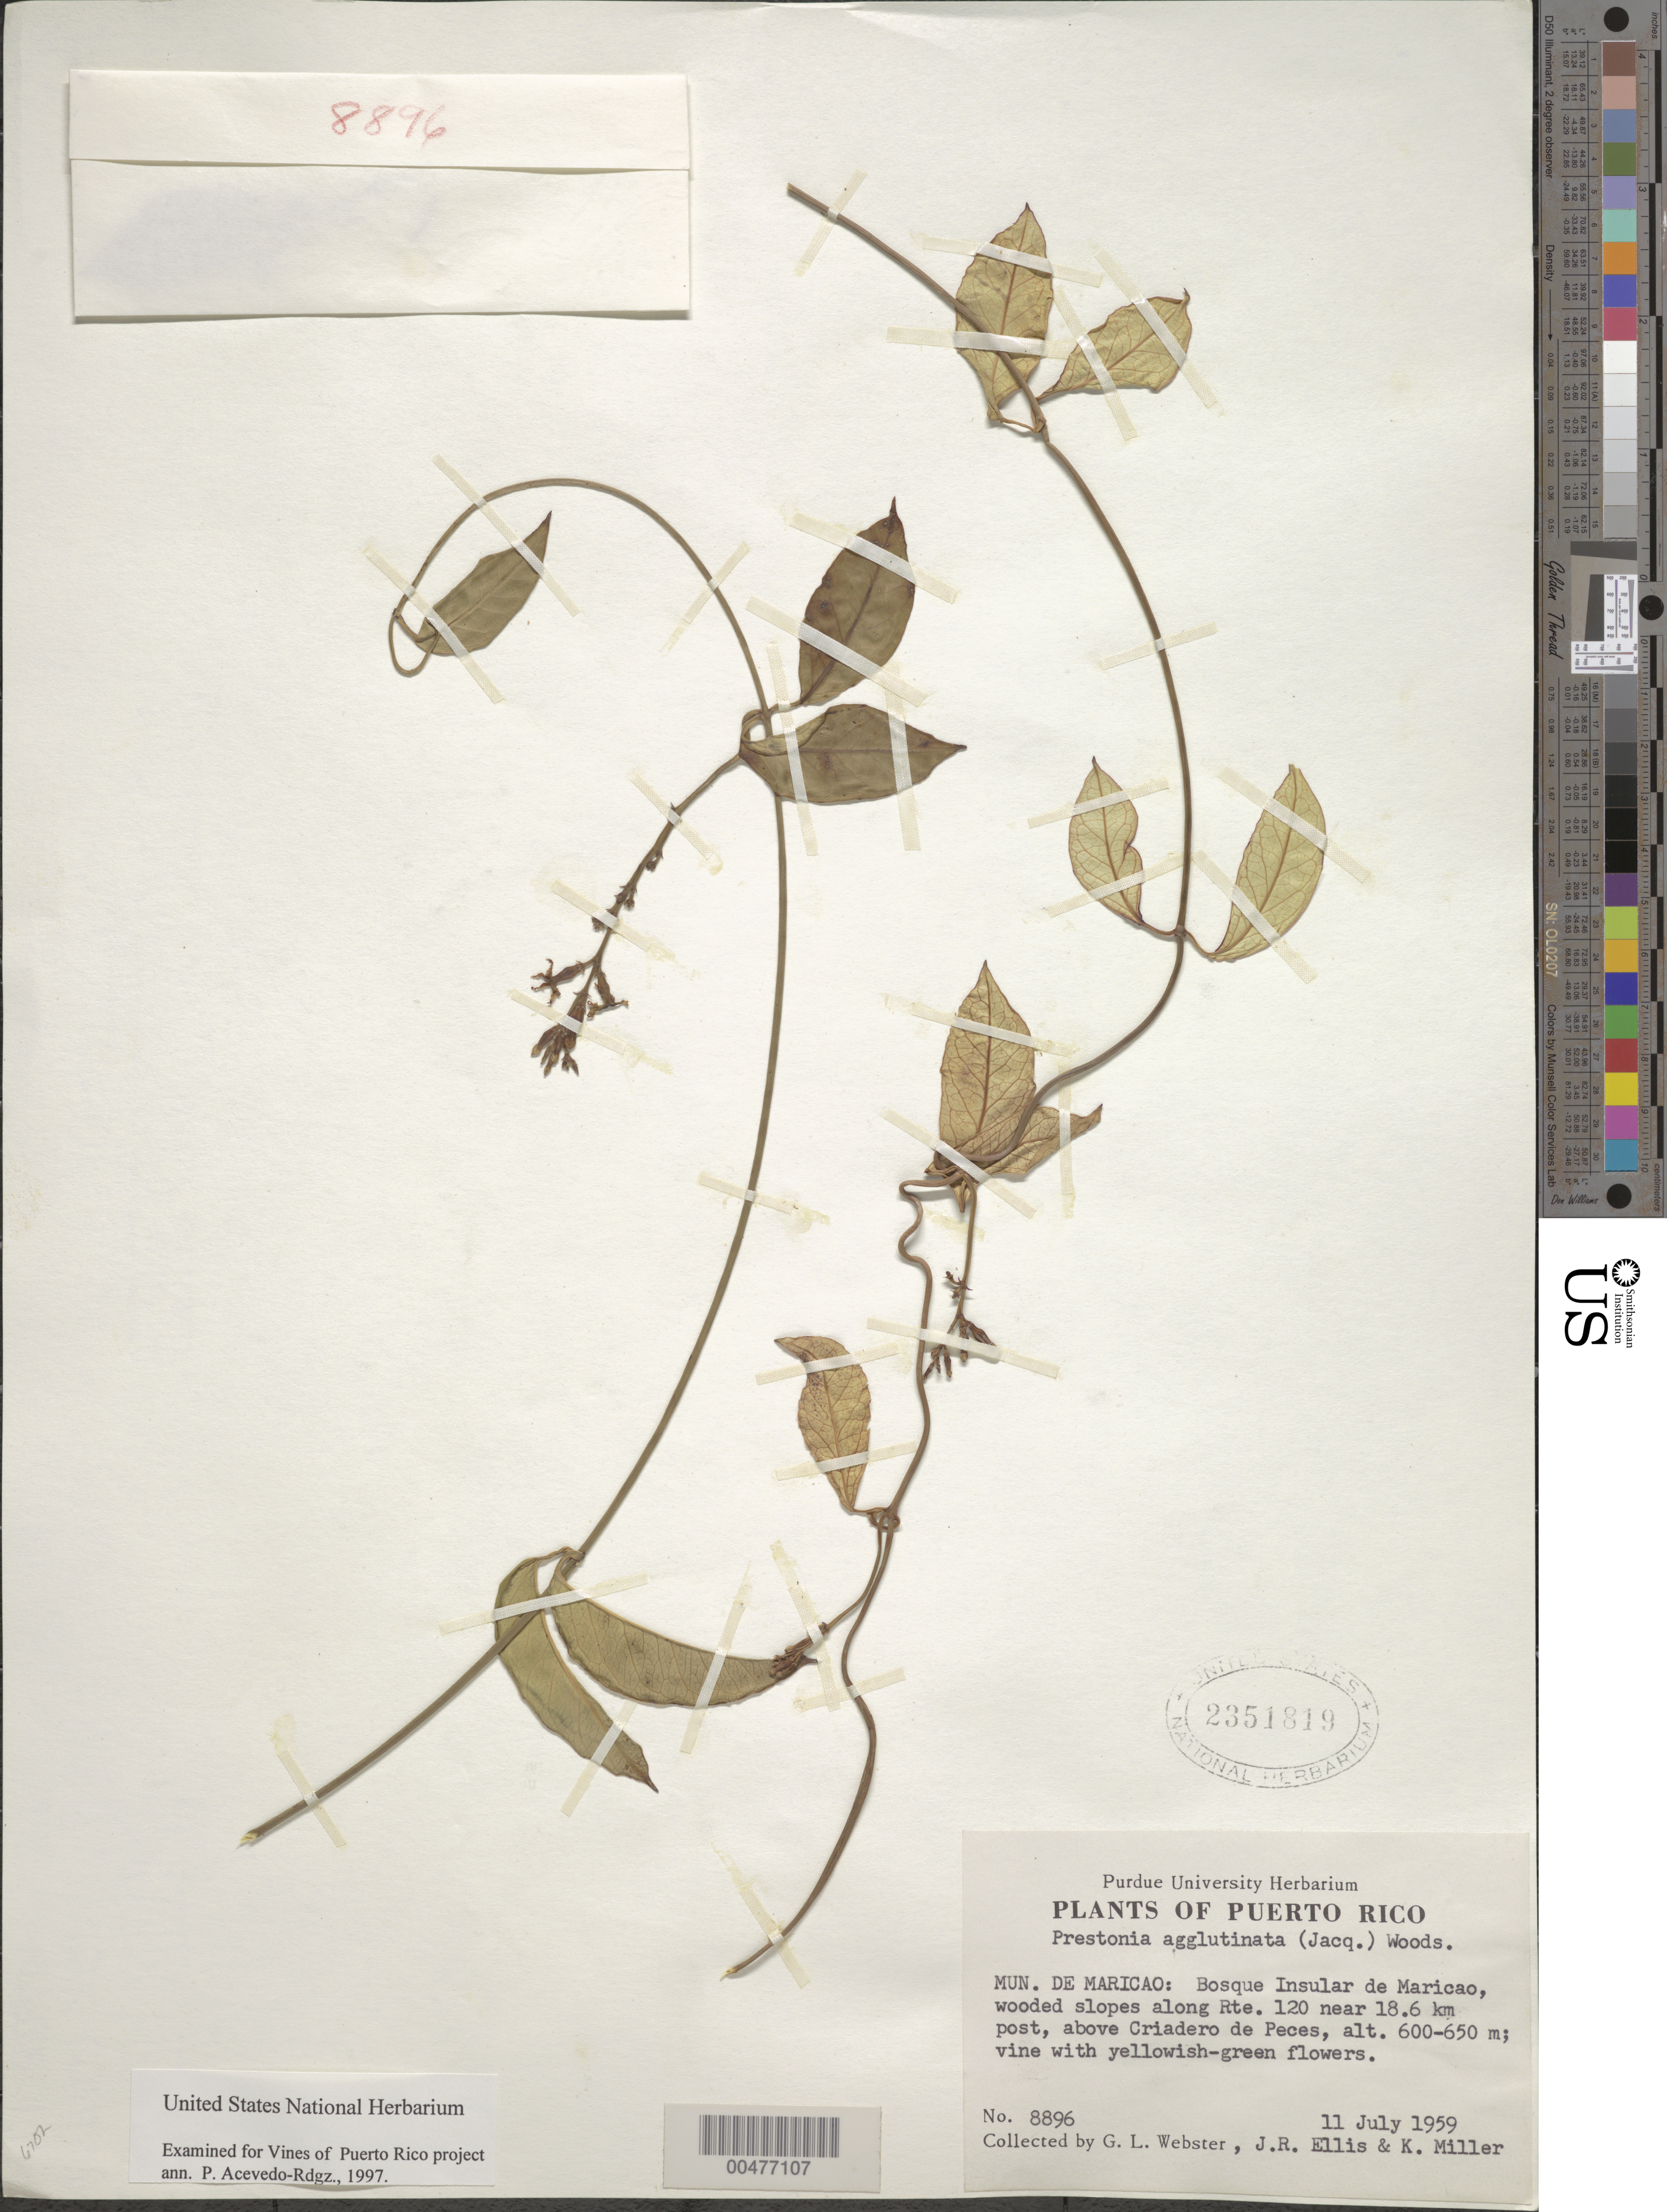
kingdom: Plantae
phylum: Tracheophyta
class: Magnoliopsida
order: Gentianales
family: Apocynaceae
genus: Echites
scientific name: Echites agglutinatus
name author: Jacq.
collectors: G. L. Webster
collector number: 8896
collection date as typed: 11 Jul 1959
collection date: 1959-07-11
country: Puerto Rico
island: Greater Antilles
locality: Bosque Insular de Maricao, along Rt. 120 near 18.6 km post, above Criadero de Peces. Wooded slopes.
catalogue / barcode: US 2351819